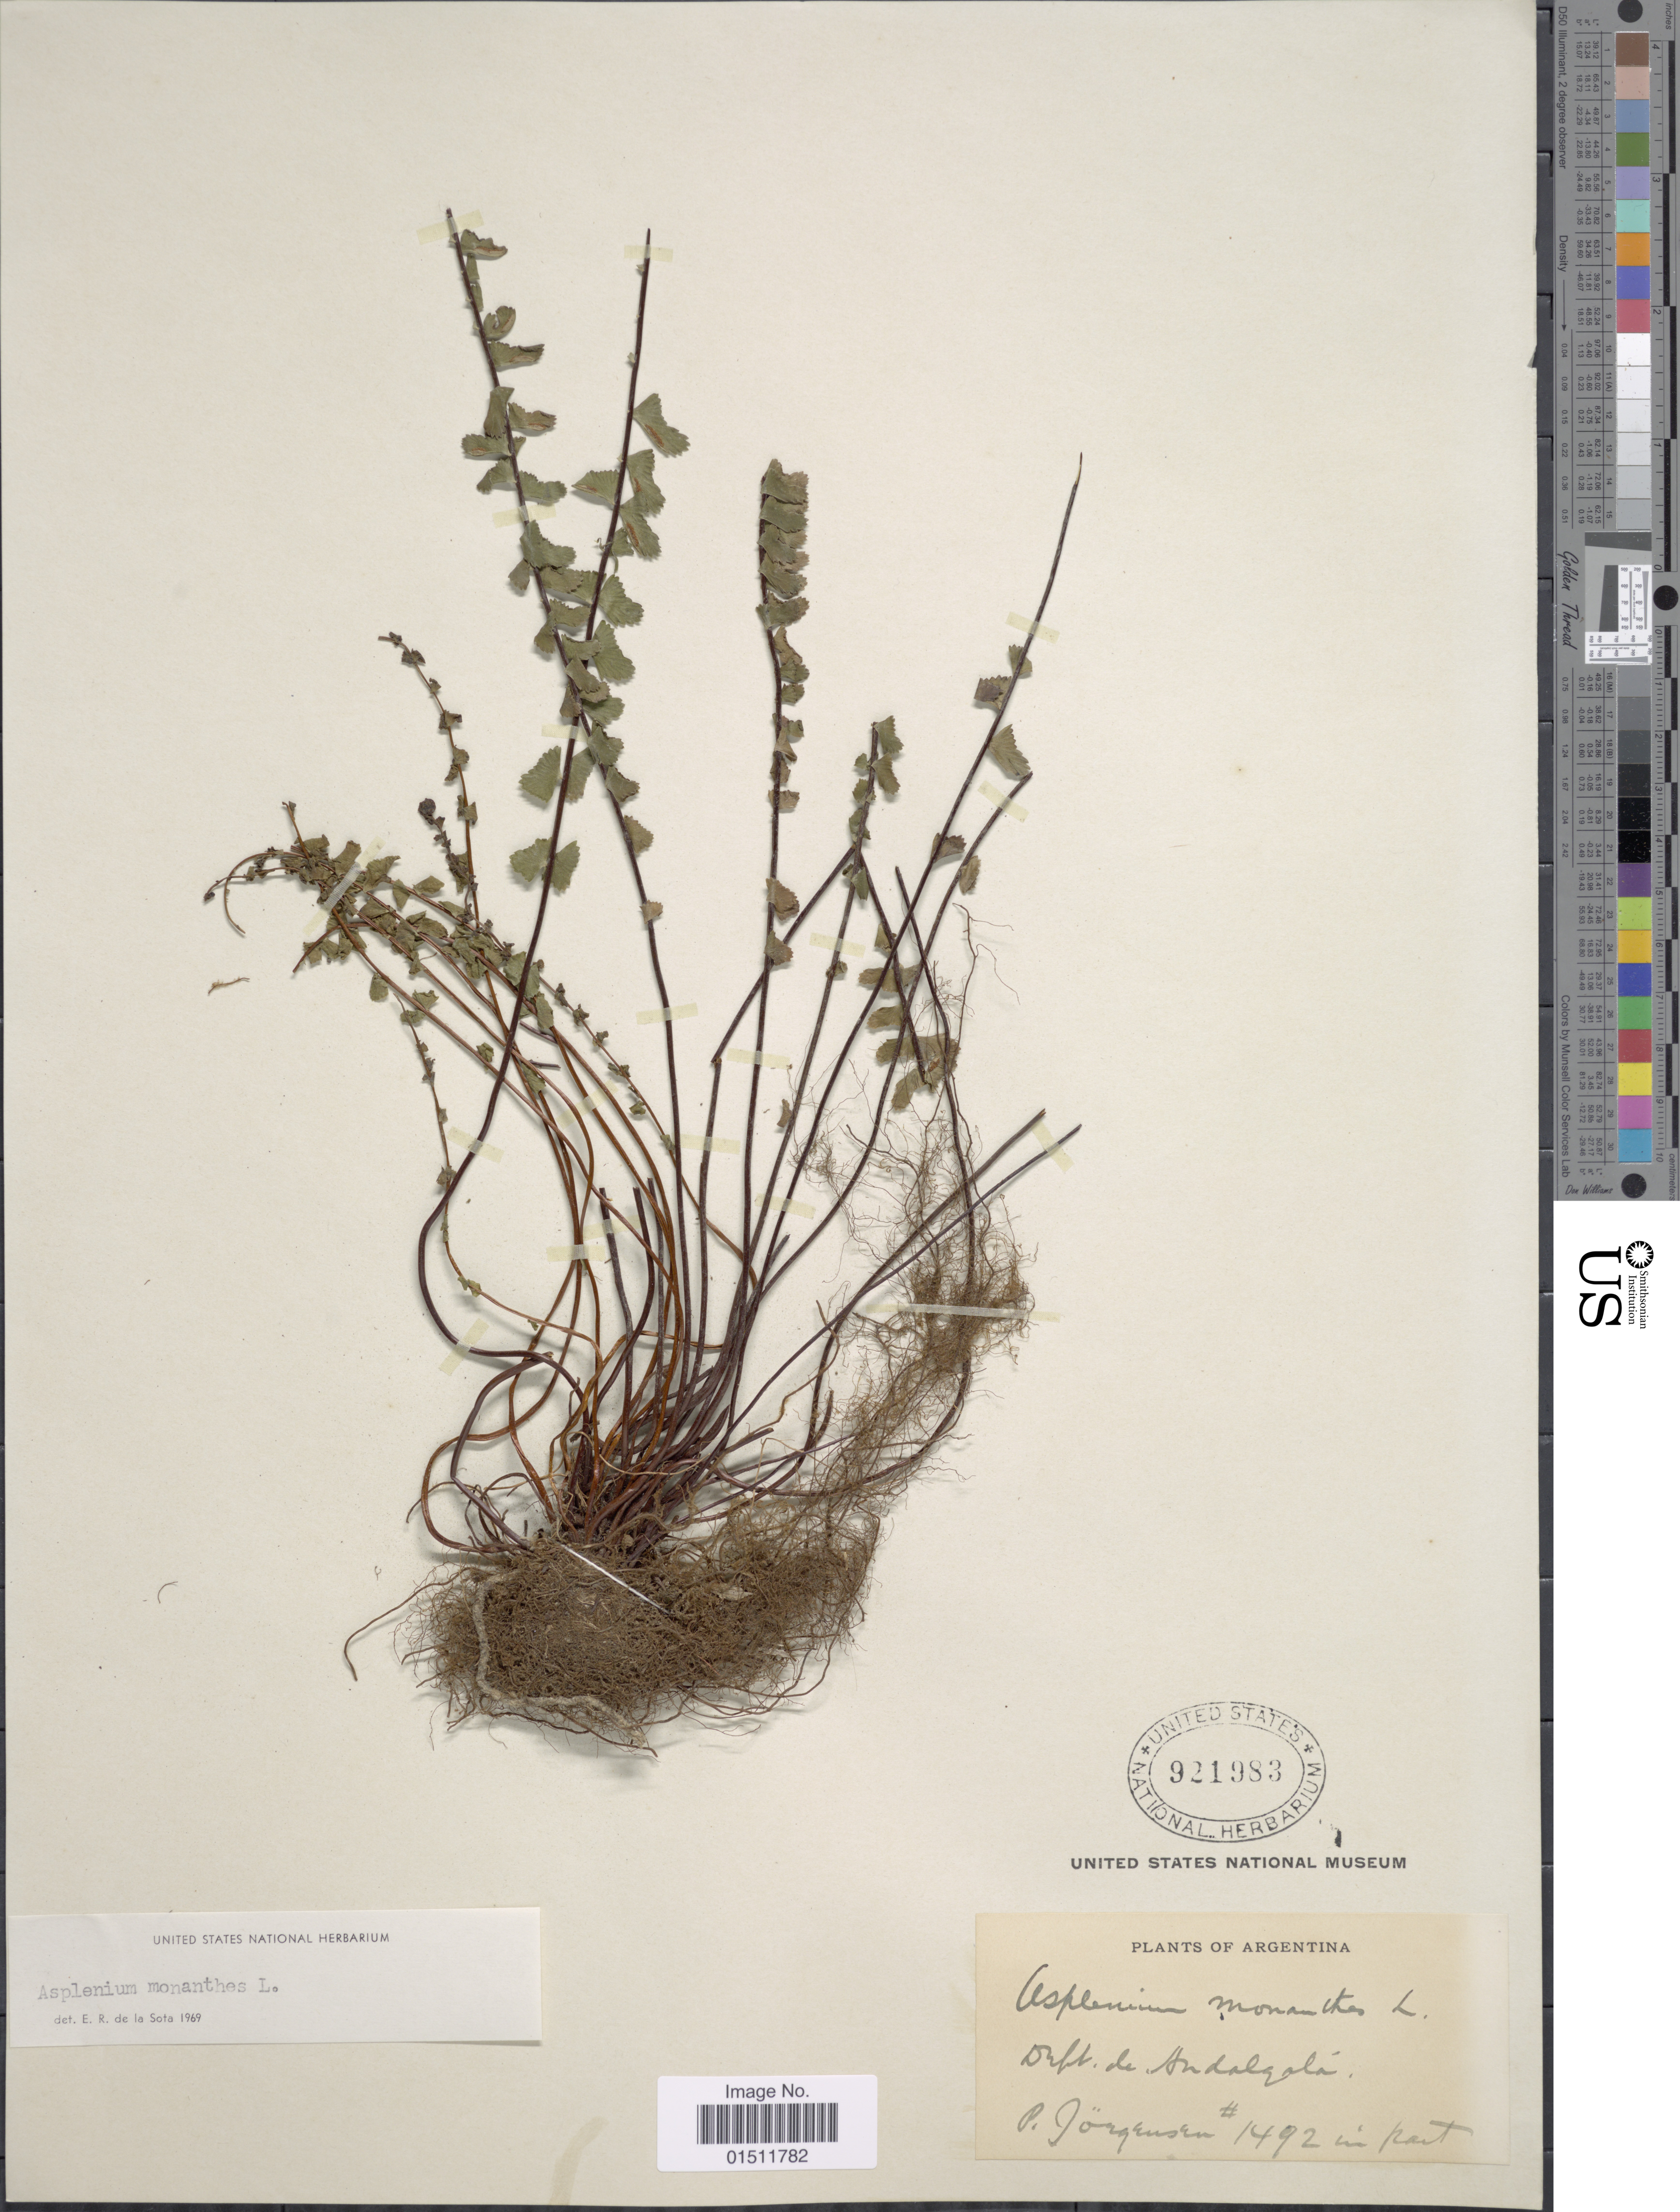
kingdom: Plantae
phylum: Tracheophyta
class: Polypodiopsida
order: Polypodiales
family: Aspleniaceae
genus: Asplenium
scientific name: Asplenium monanthes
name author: L.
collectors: P. Jörgensen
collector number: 1492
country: Argentina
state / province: Catamarca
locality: Dept. de Andalgala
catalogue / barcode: US 921983